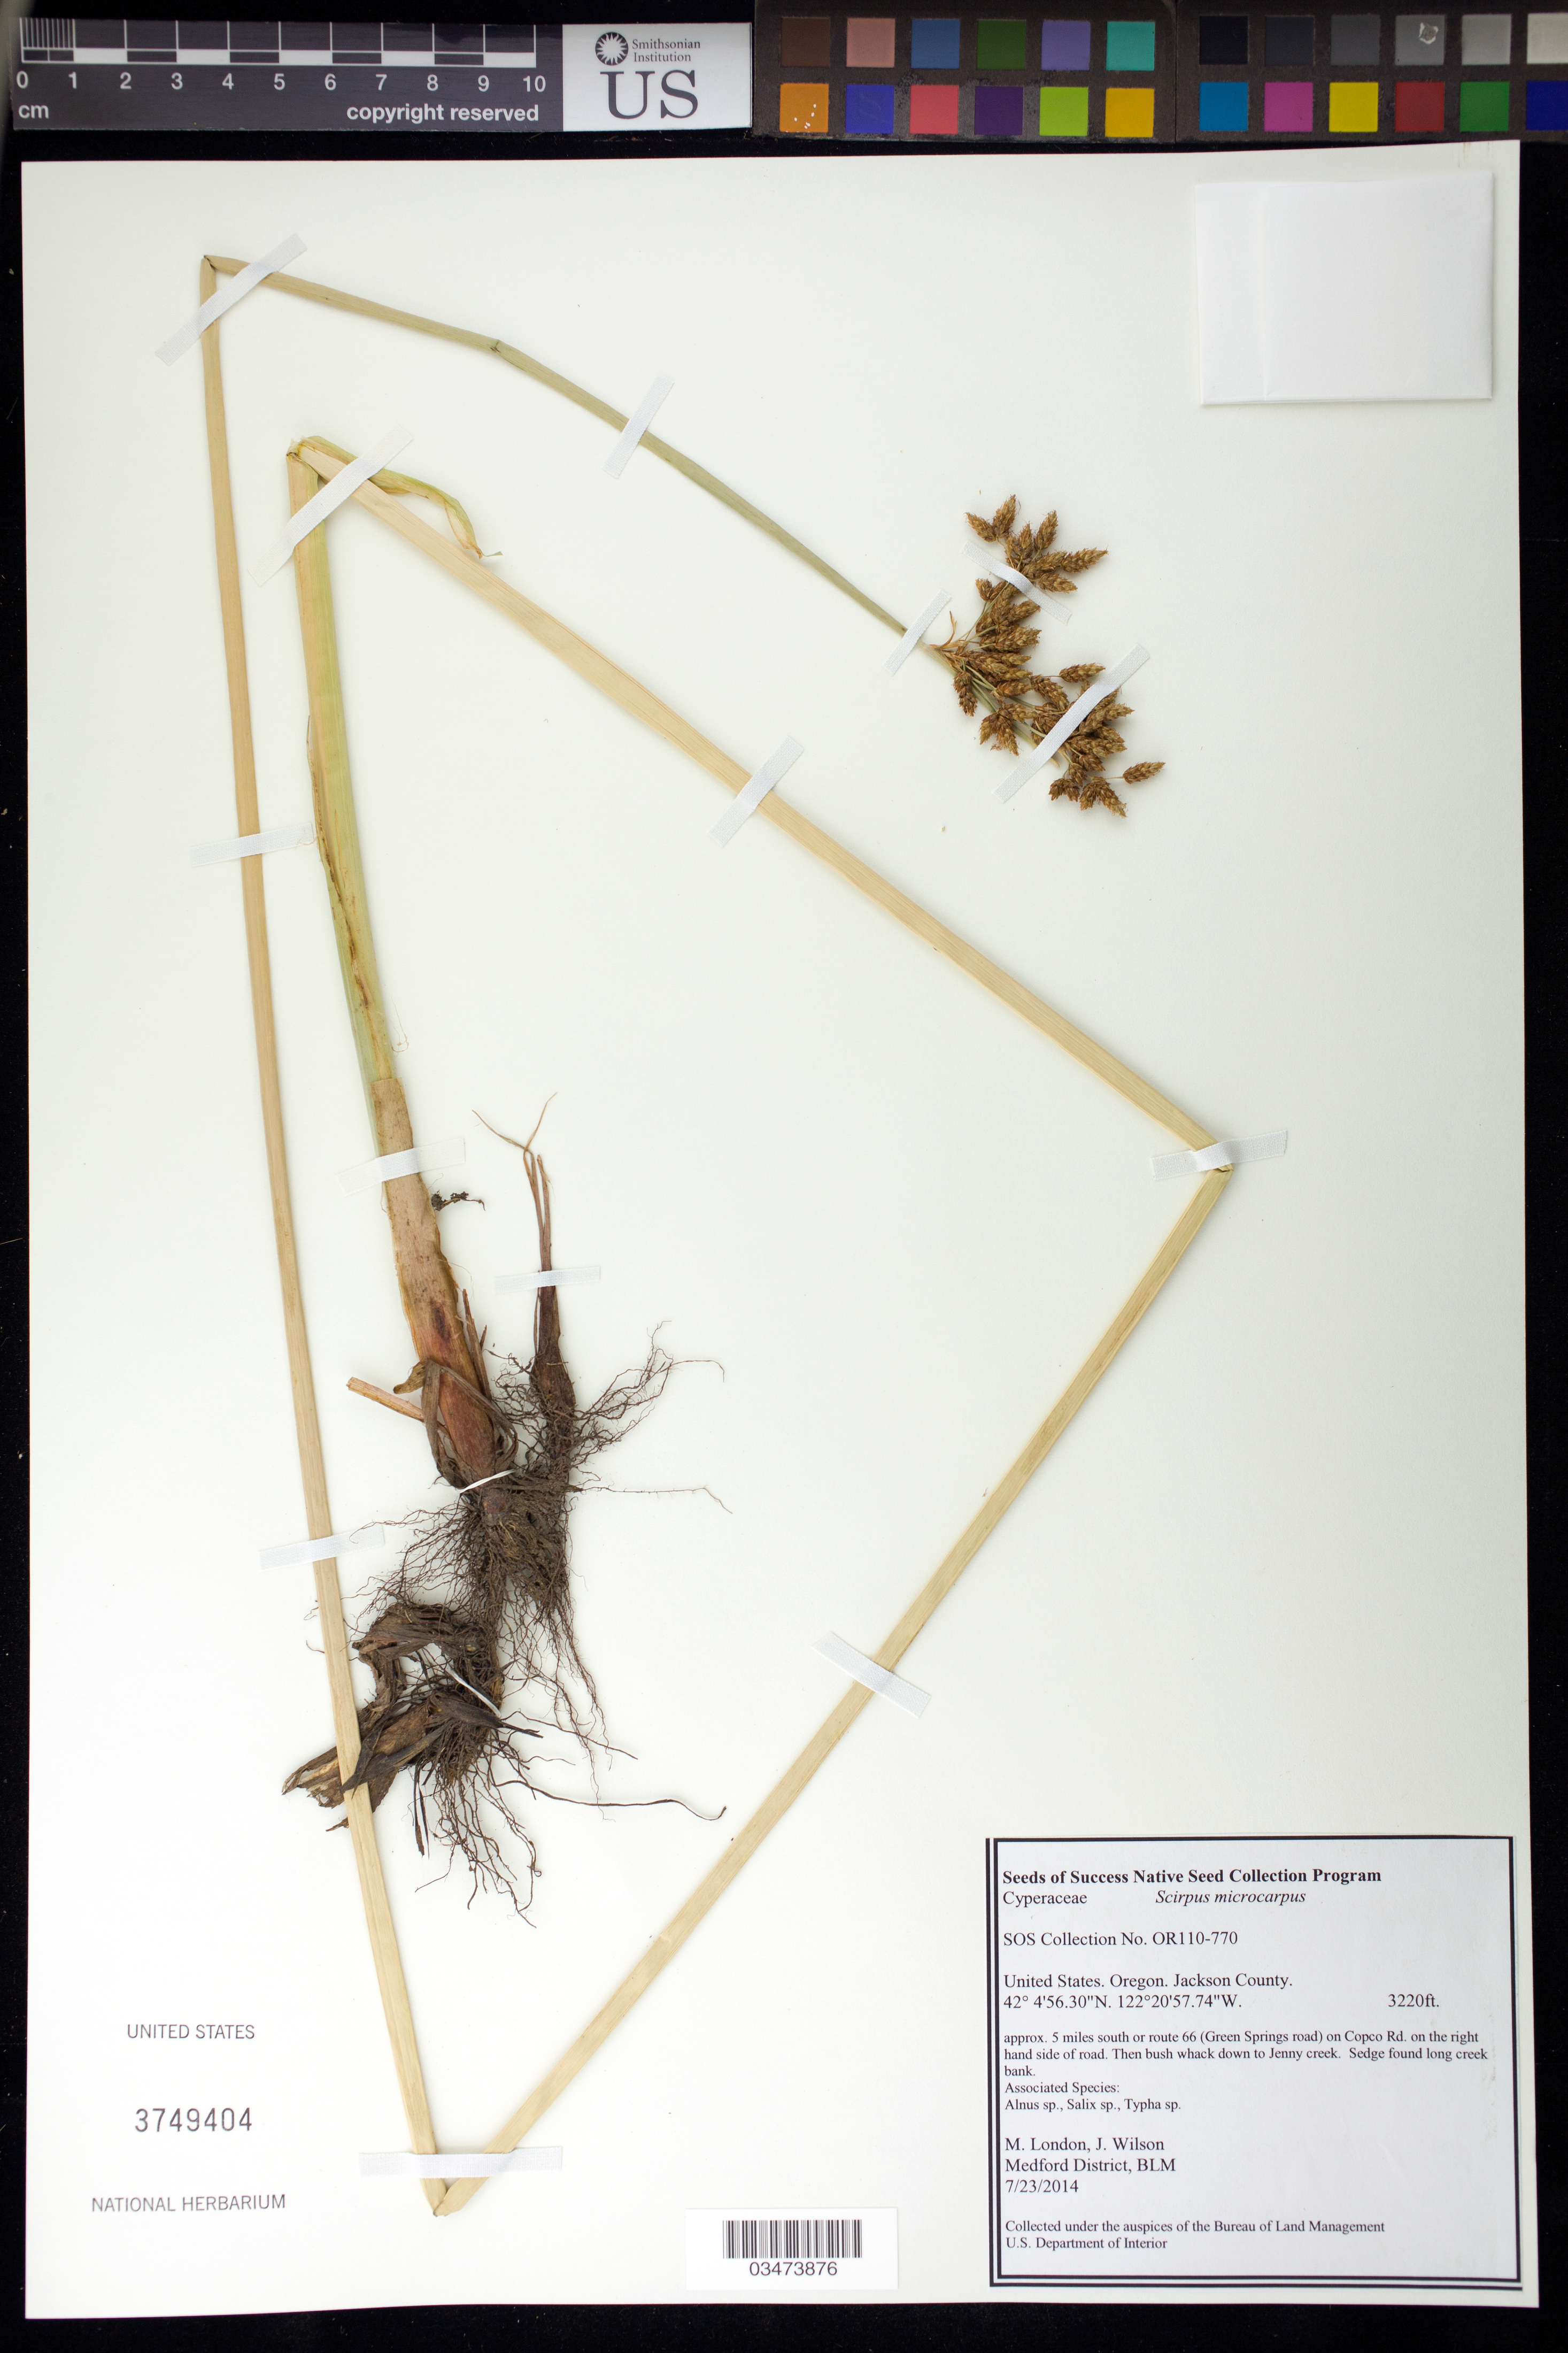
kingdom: Plantae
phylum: Tracheophyta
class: Liliopsida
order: Poales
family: Cyperaceae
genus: Scirpus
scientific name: Scirpus microcarpus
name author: J. Presl & C. Presl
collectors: M. London & J. Wilson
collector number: OR110-770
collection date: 2014-07-23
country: United States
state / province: Oregon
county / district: Jackson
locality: Approx. 5 miles S of route 66 (Green Springs Rd.) on Copco Rd. on the right hand side.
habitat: Associated species: Alnus sp., Salix sp., Typha sp.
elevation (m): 981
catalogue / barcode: US 3749404